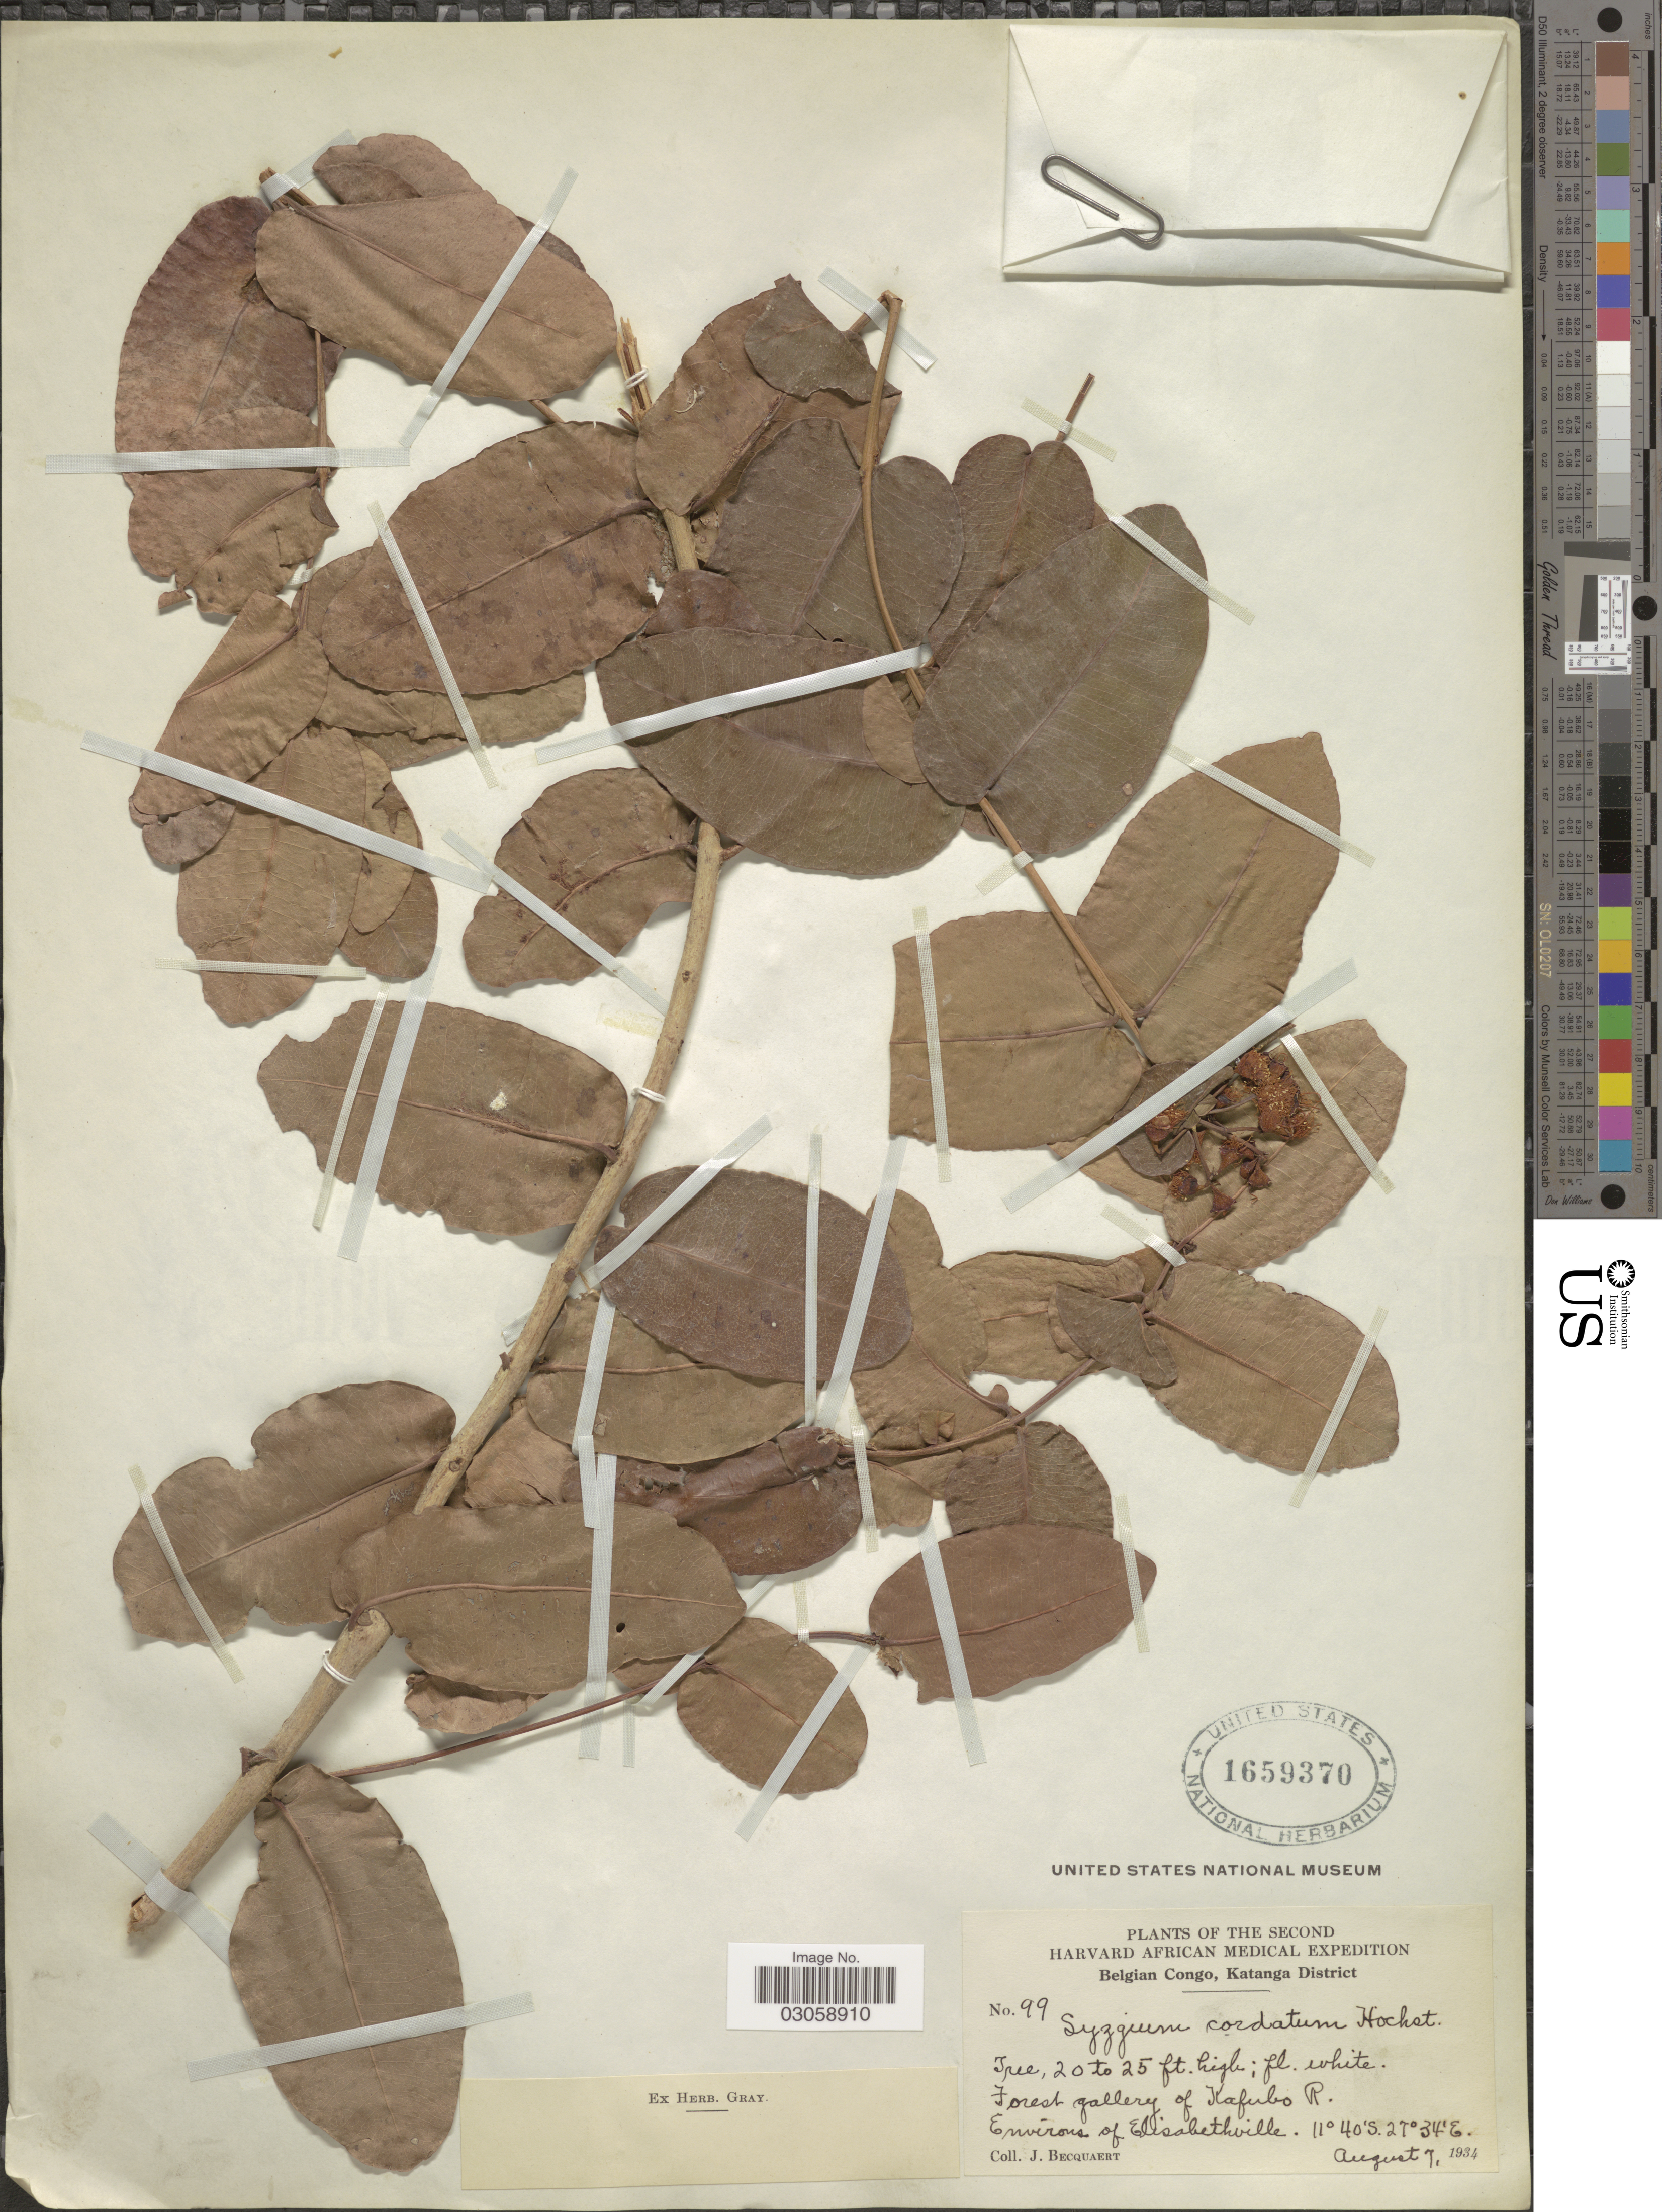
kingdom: Plantae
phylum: Tracheophyta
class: Magnoliopsida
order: Myrtales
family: Myrtaceae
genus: Syzygium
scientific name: Syzygium cordatum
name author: Hochst. ex Krauss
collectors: J. Becquaert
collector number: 99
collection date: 1934-08-07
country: Congo, Democratic Republic of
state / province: Haut-Katanga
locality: Belgian Congo, Katanga District, Forest gallery of Kafubo R., Environs of Elisabethville.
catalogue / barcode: US 1659370